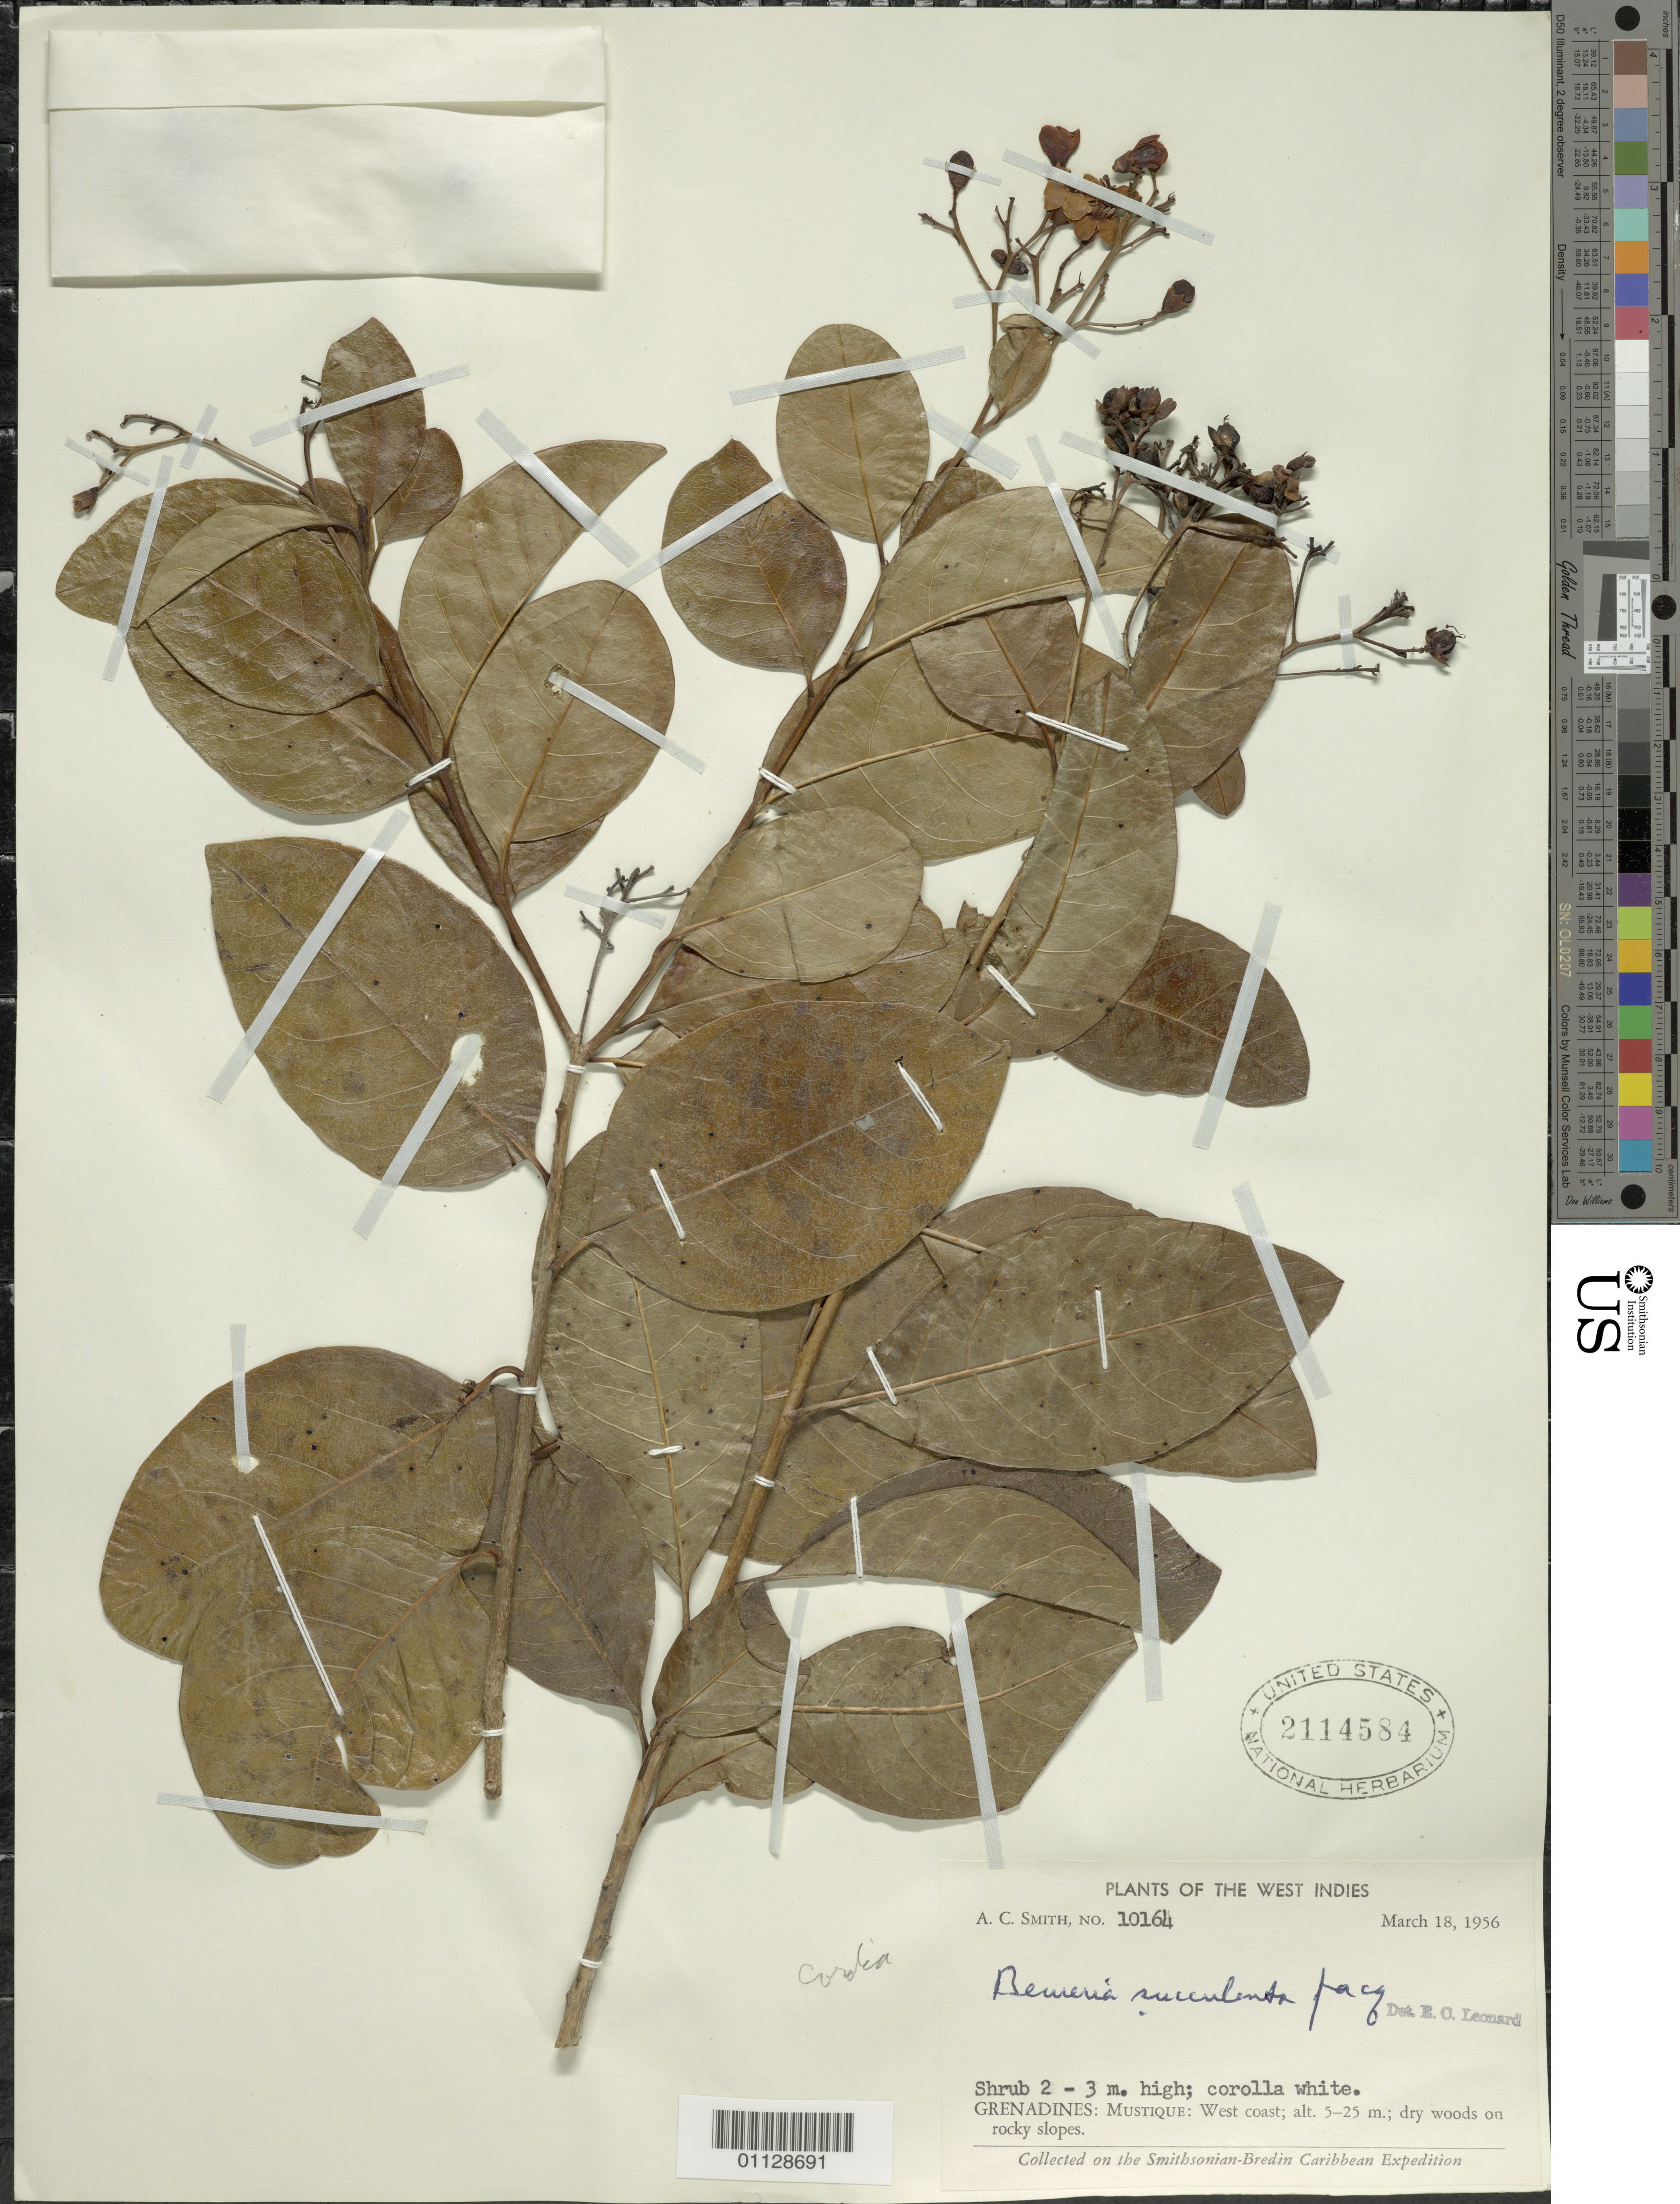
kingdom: Plantae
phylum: Tracheophyta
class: Magnoliopsida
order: Boraginales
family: Ehretiaceae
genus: Bourreria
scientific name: Bourreria succulenta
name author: Jacq.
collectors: A. C. Smith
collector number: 10164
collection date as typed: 18 Mar 1956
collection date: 1956-03-18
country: St. Vincent - Grenadines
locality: Mustique: W coast; dry woods on rocky slopes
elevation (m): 5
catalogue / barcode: US 2114584